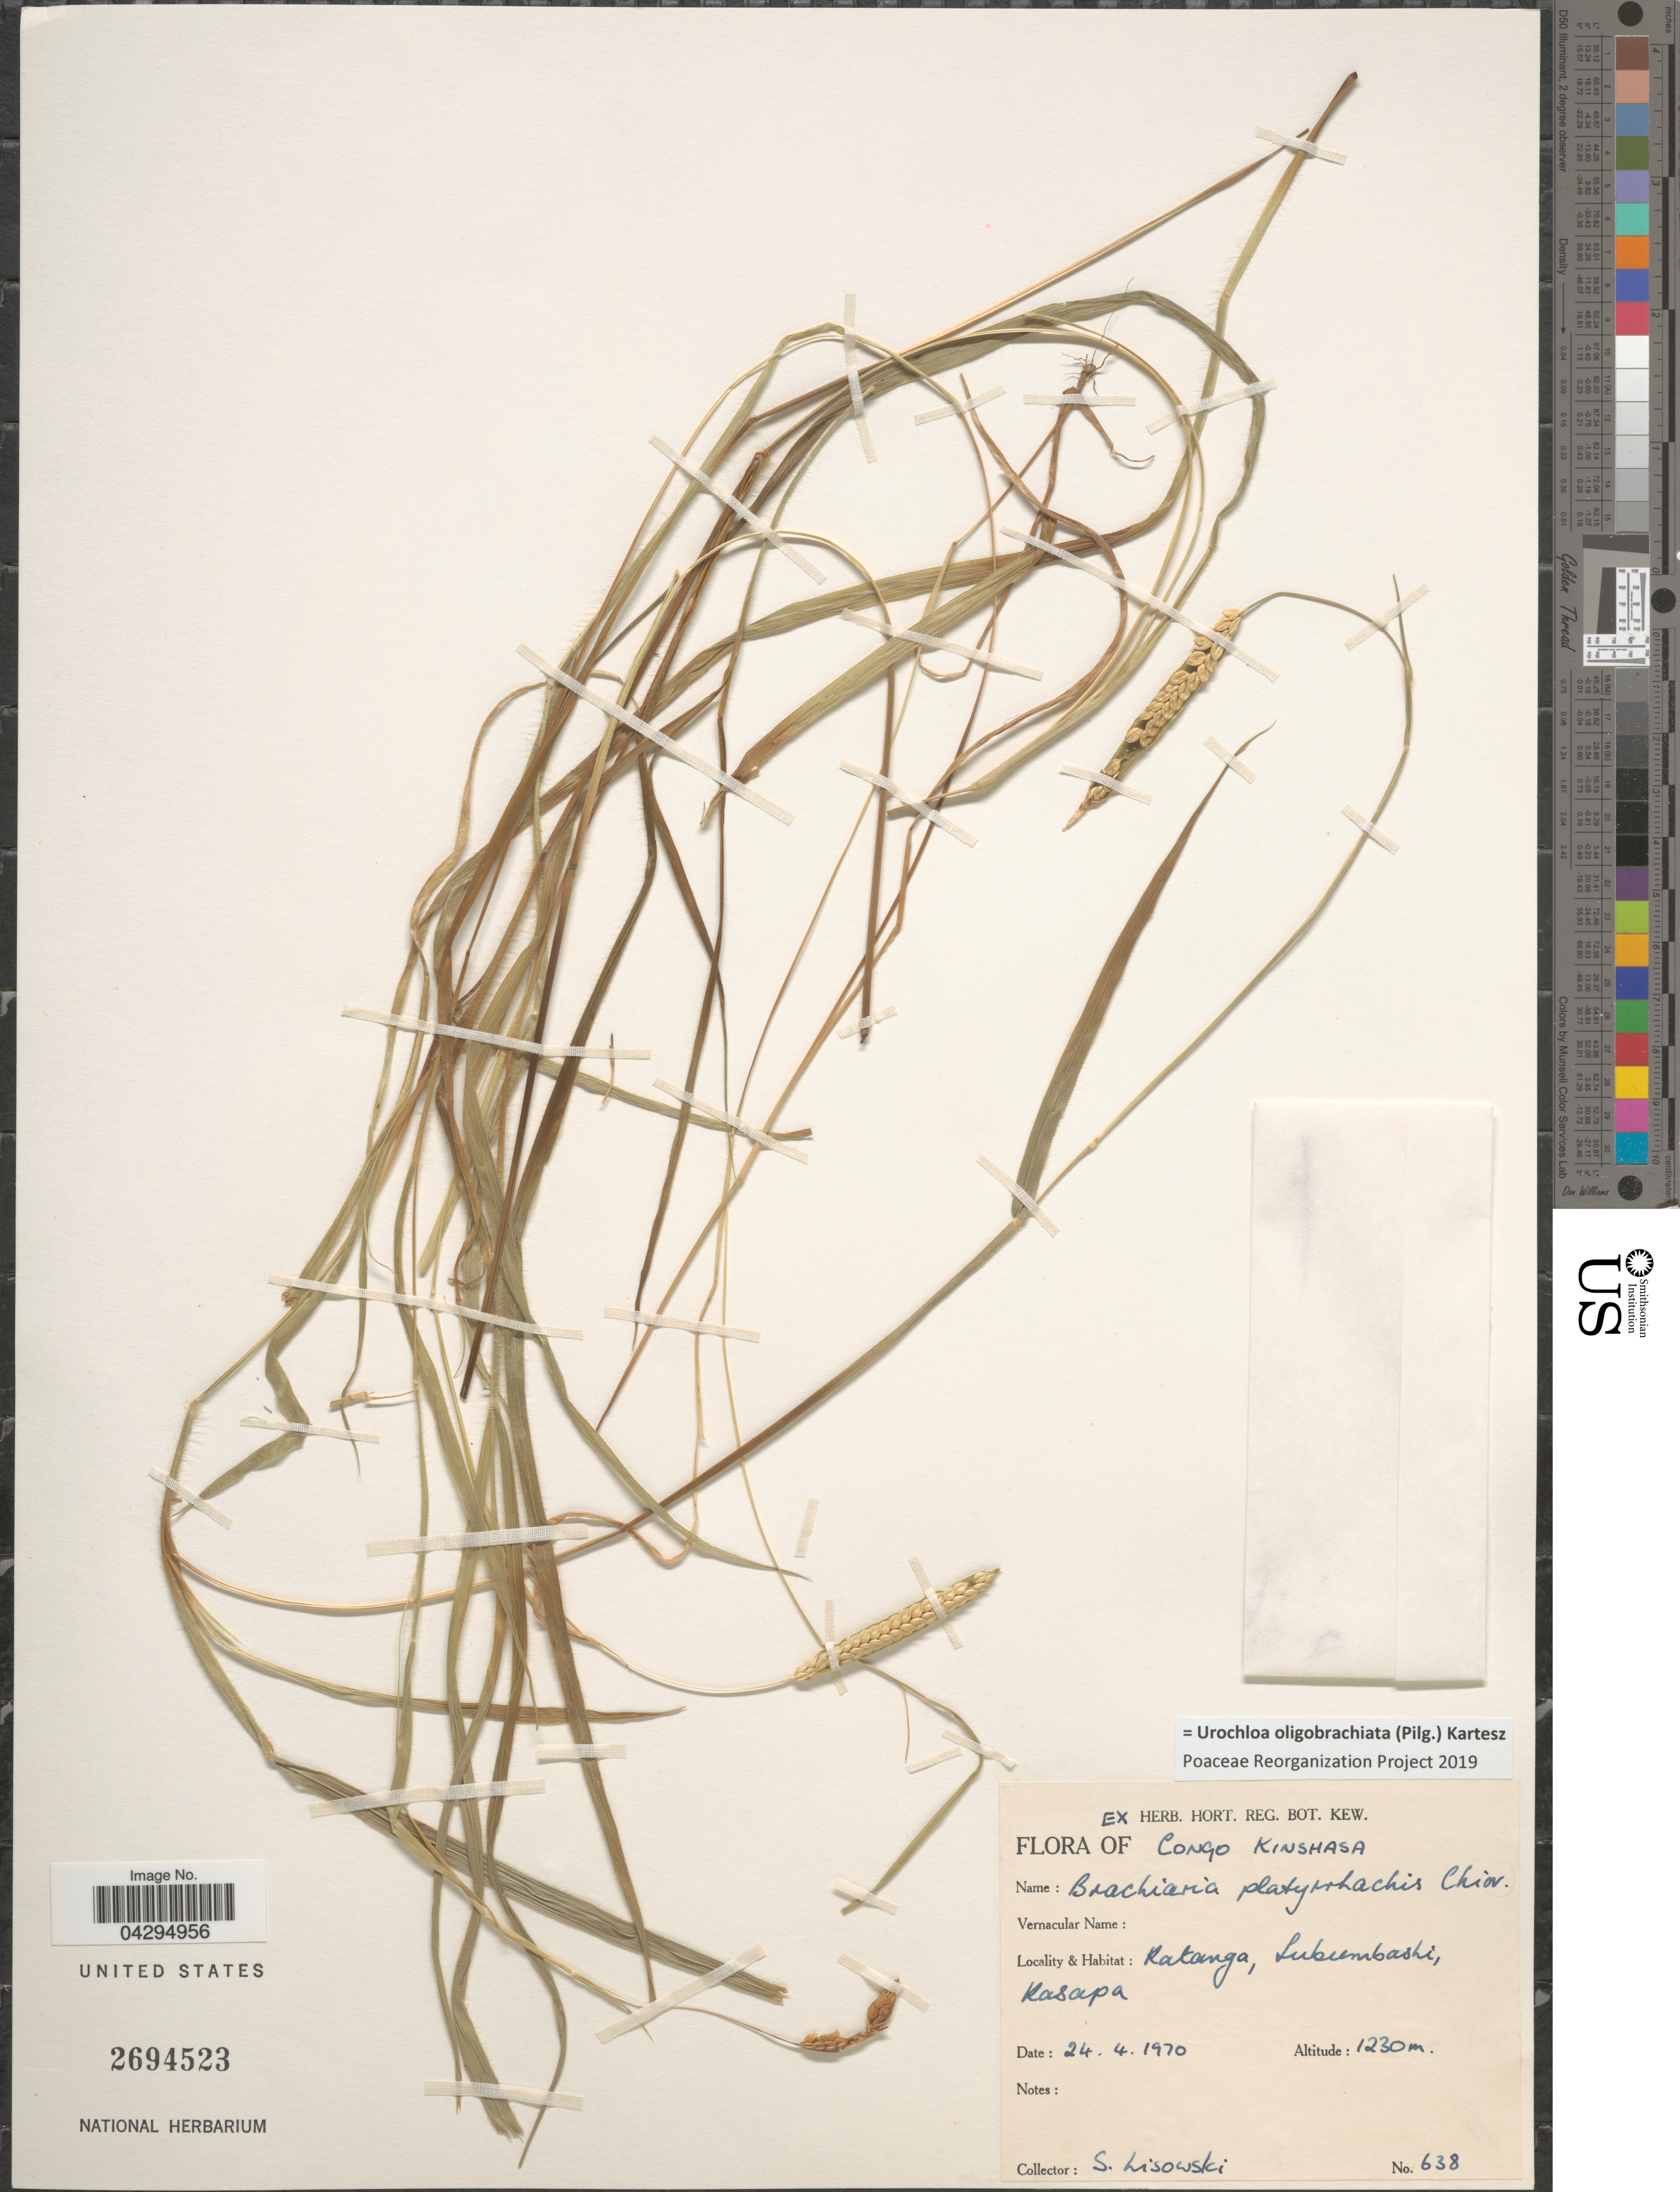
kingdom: Plantae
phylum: Tracheophyta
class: Liliopsida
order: Poales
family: Poaceae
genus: Urochloa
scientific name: Urochloa oligobrachiata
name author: (Pilg.) Kartesz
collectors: S. Lisowski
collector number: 638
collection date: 1970-04-24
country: Congo, Democratic Republic of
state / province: Kinshasa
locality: Congo. Katanga, Lubumbashi, Kasapa.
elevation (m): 1230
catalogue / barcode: US 2694523